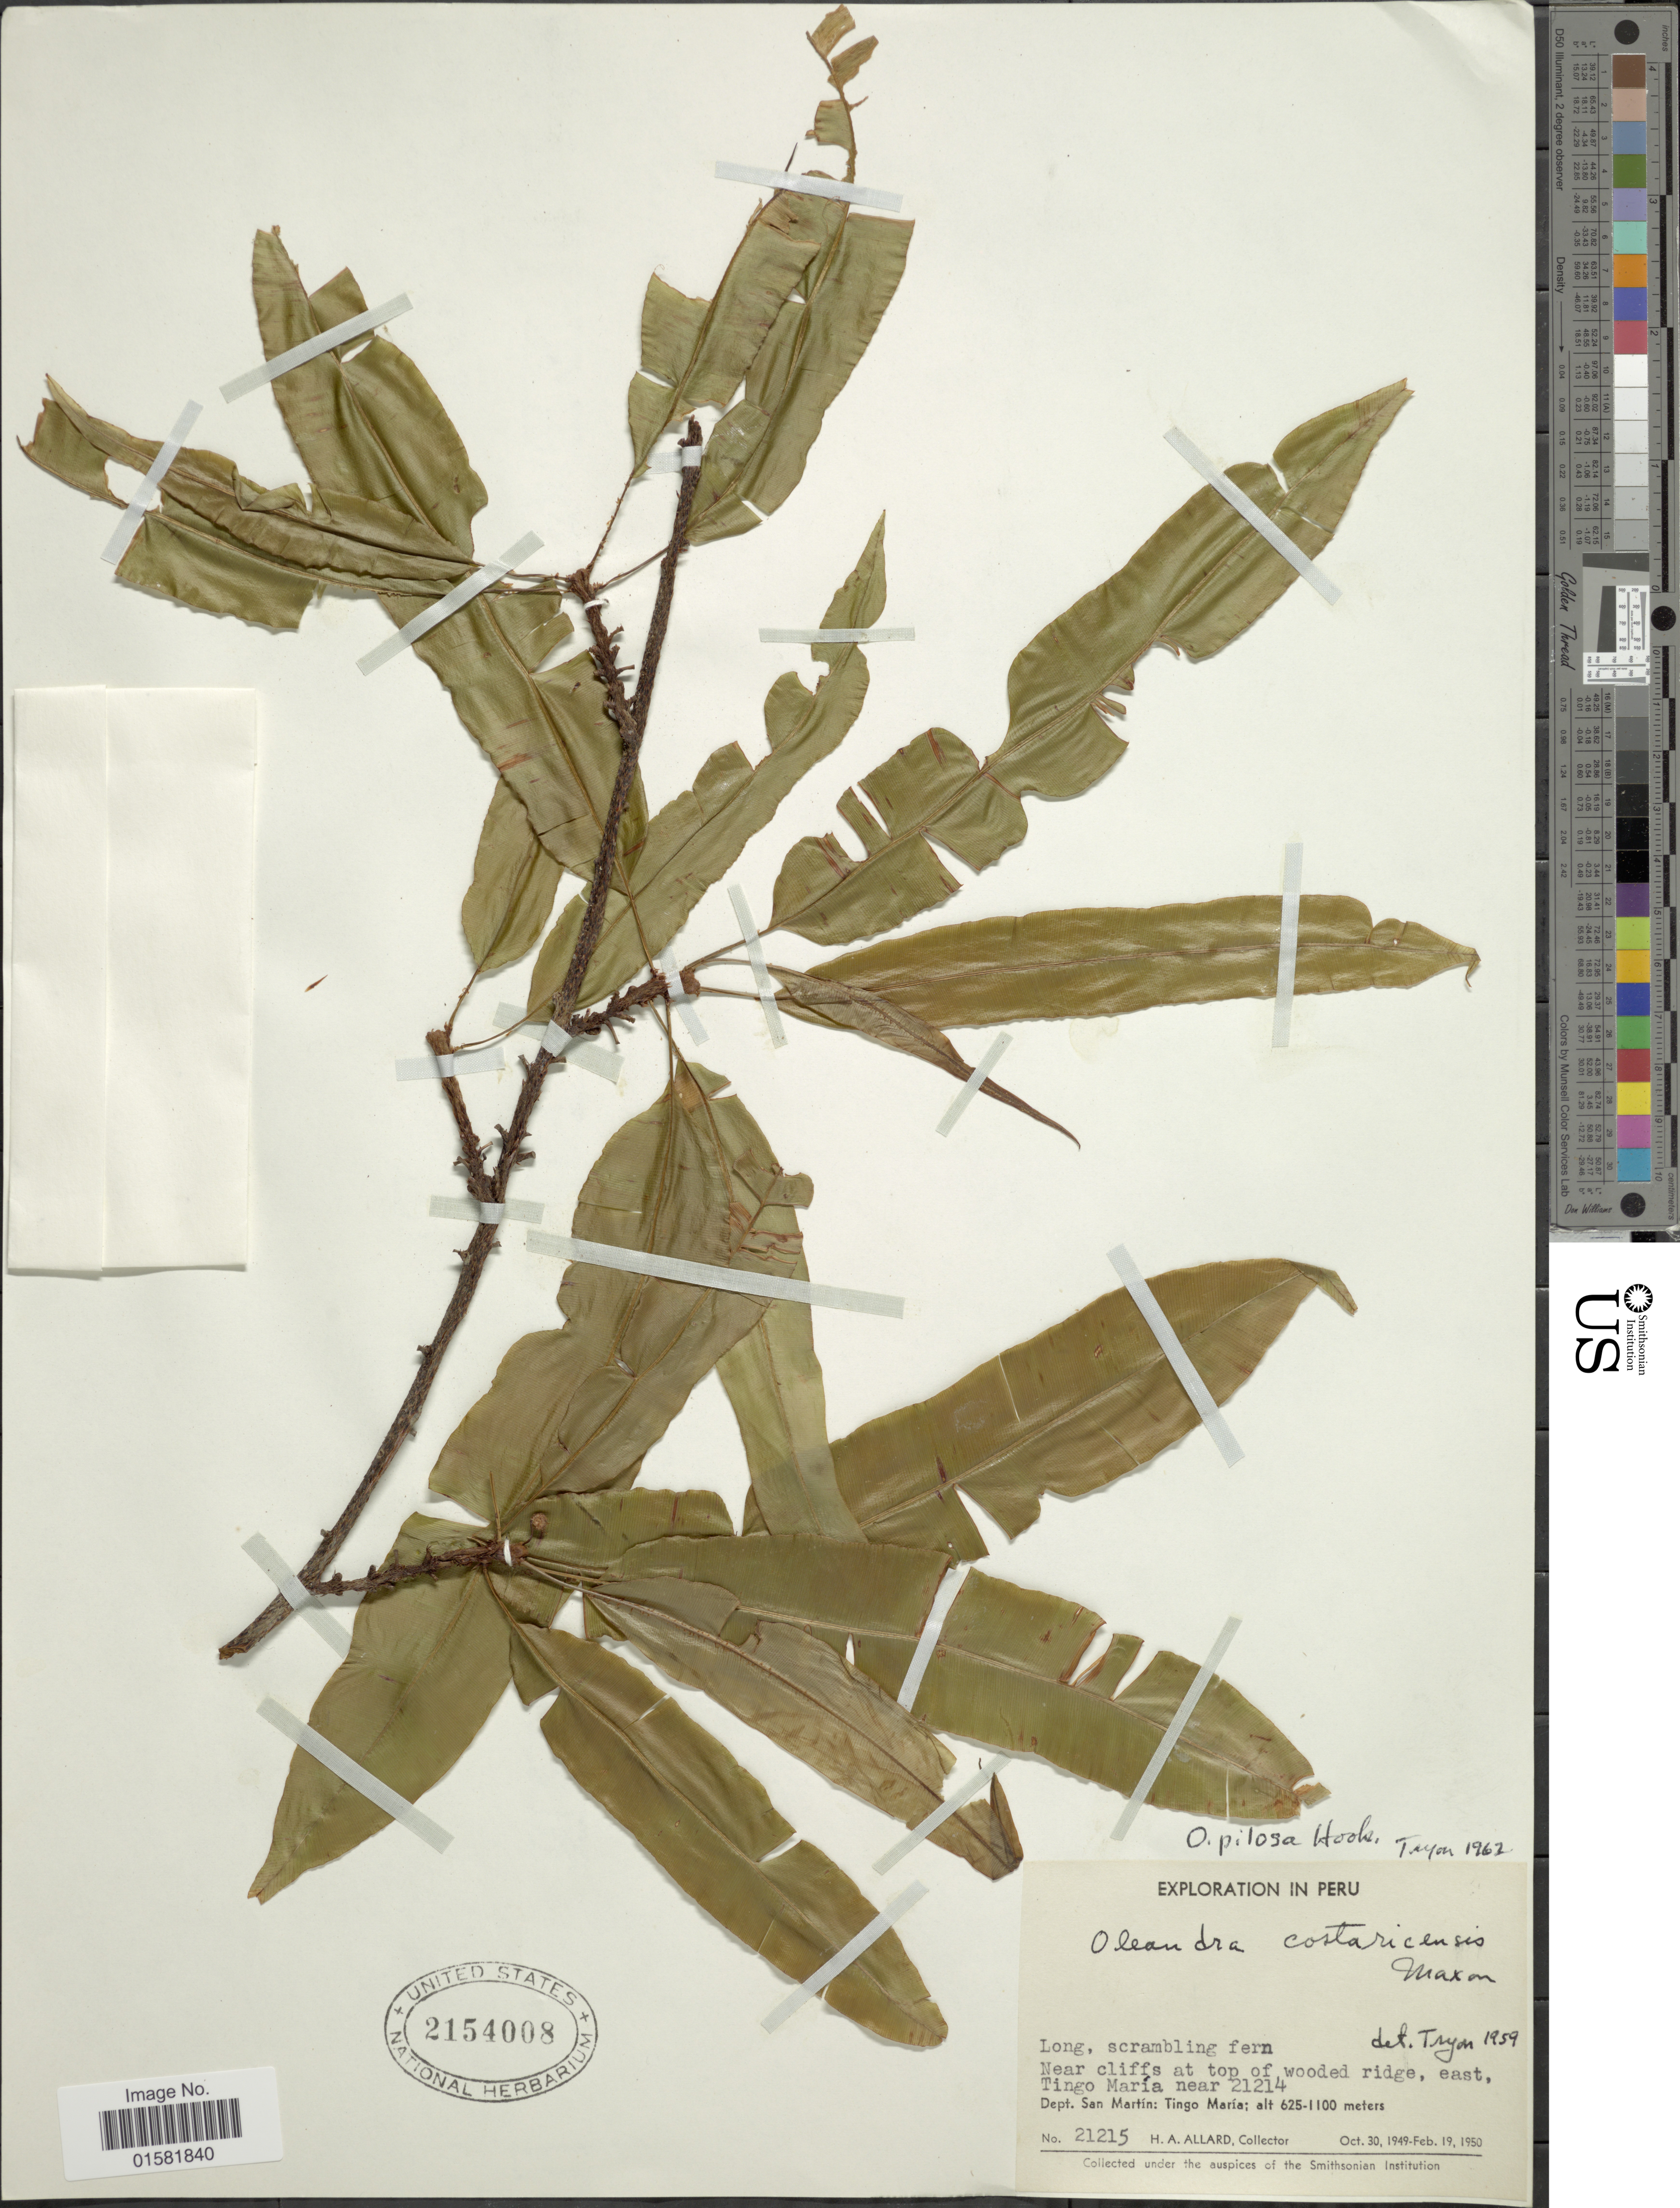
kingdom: Plantae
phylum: Tracheophyta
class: Polypodiopsida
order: Polypodiales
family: Oleandraceae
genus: Oleandra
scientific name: Oleandra pilosa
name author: Hook.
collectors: H. A. Allard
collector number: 21215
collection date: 1949-10-30/1950-02-19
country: Peru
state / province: San Martín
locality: Peru, near cliffs at top of wooded ridge, east, Tingo María near 21214. Dept. San Martín: Tingo María.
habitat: near cliffs at top of wooded ridge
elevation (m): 625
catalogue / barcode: US 2154008